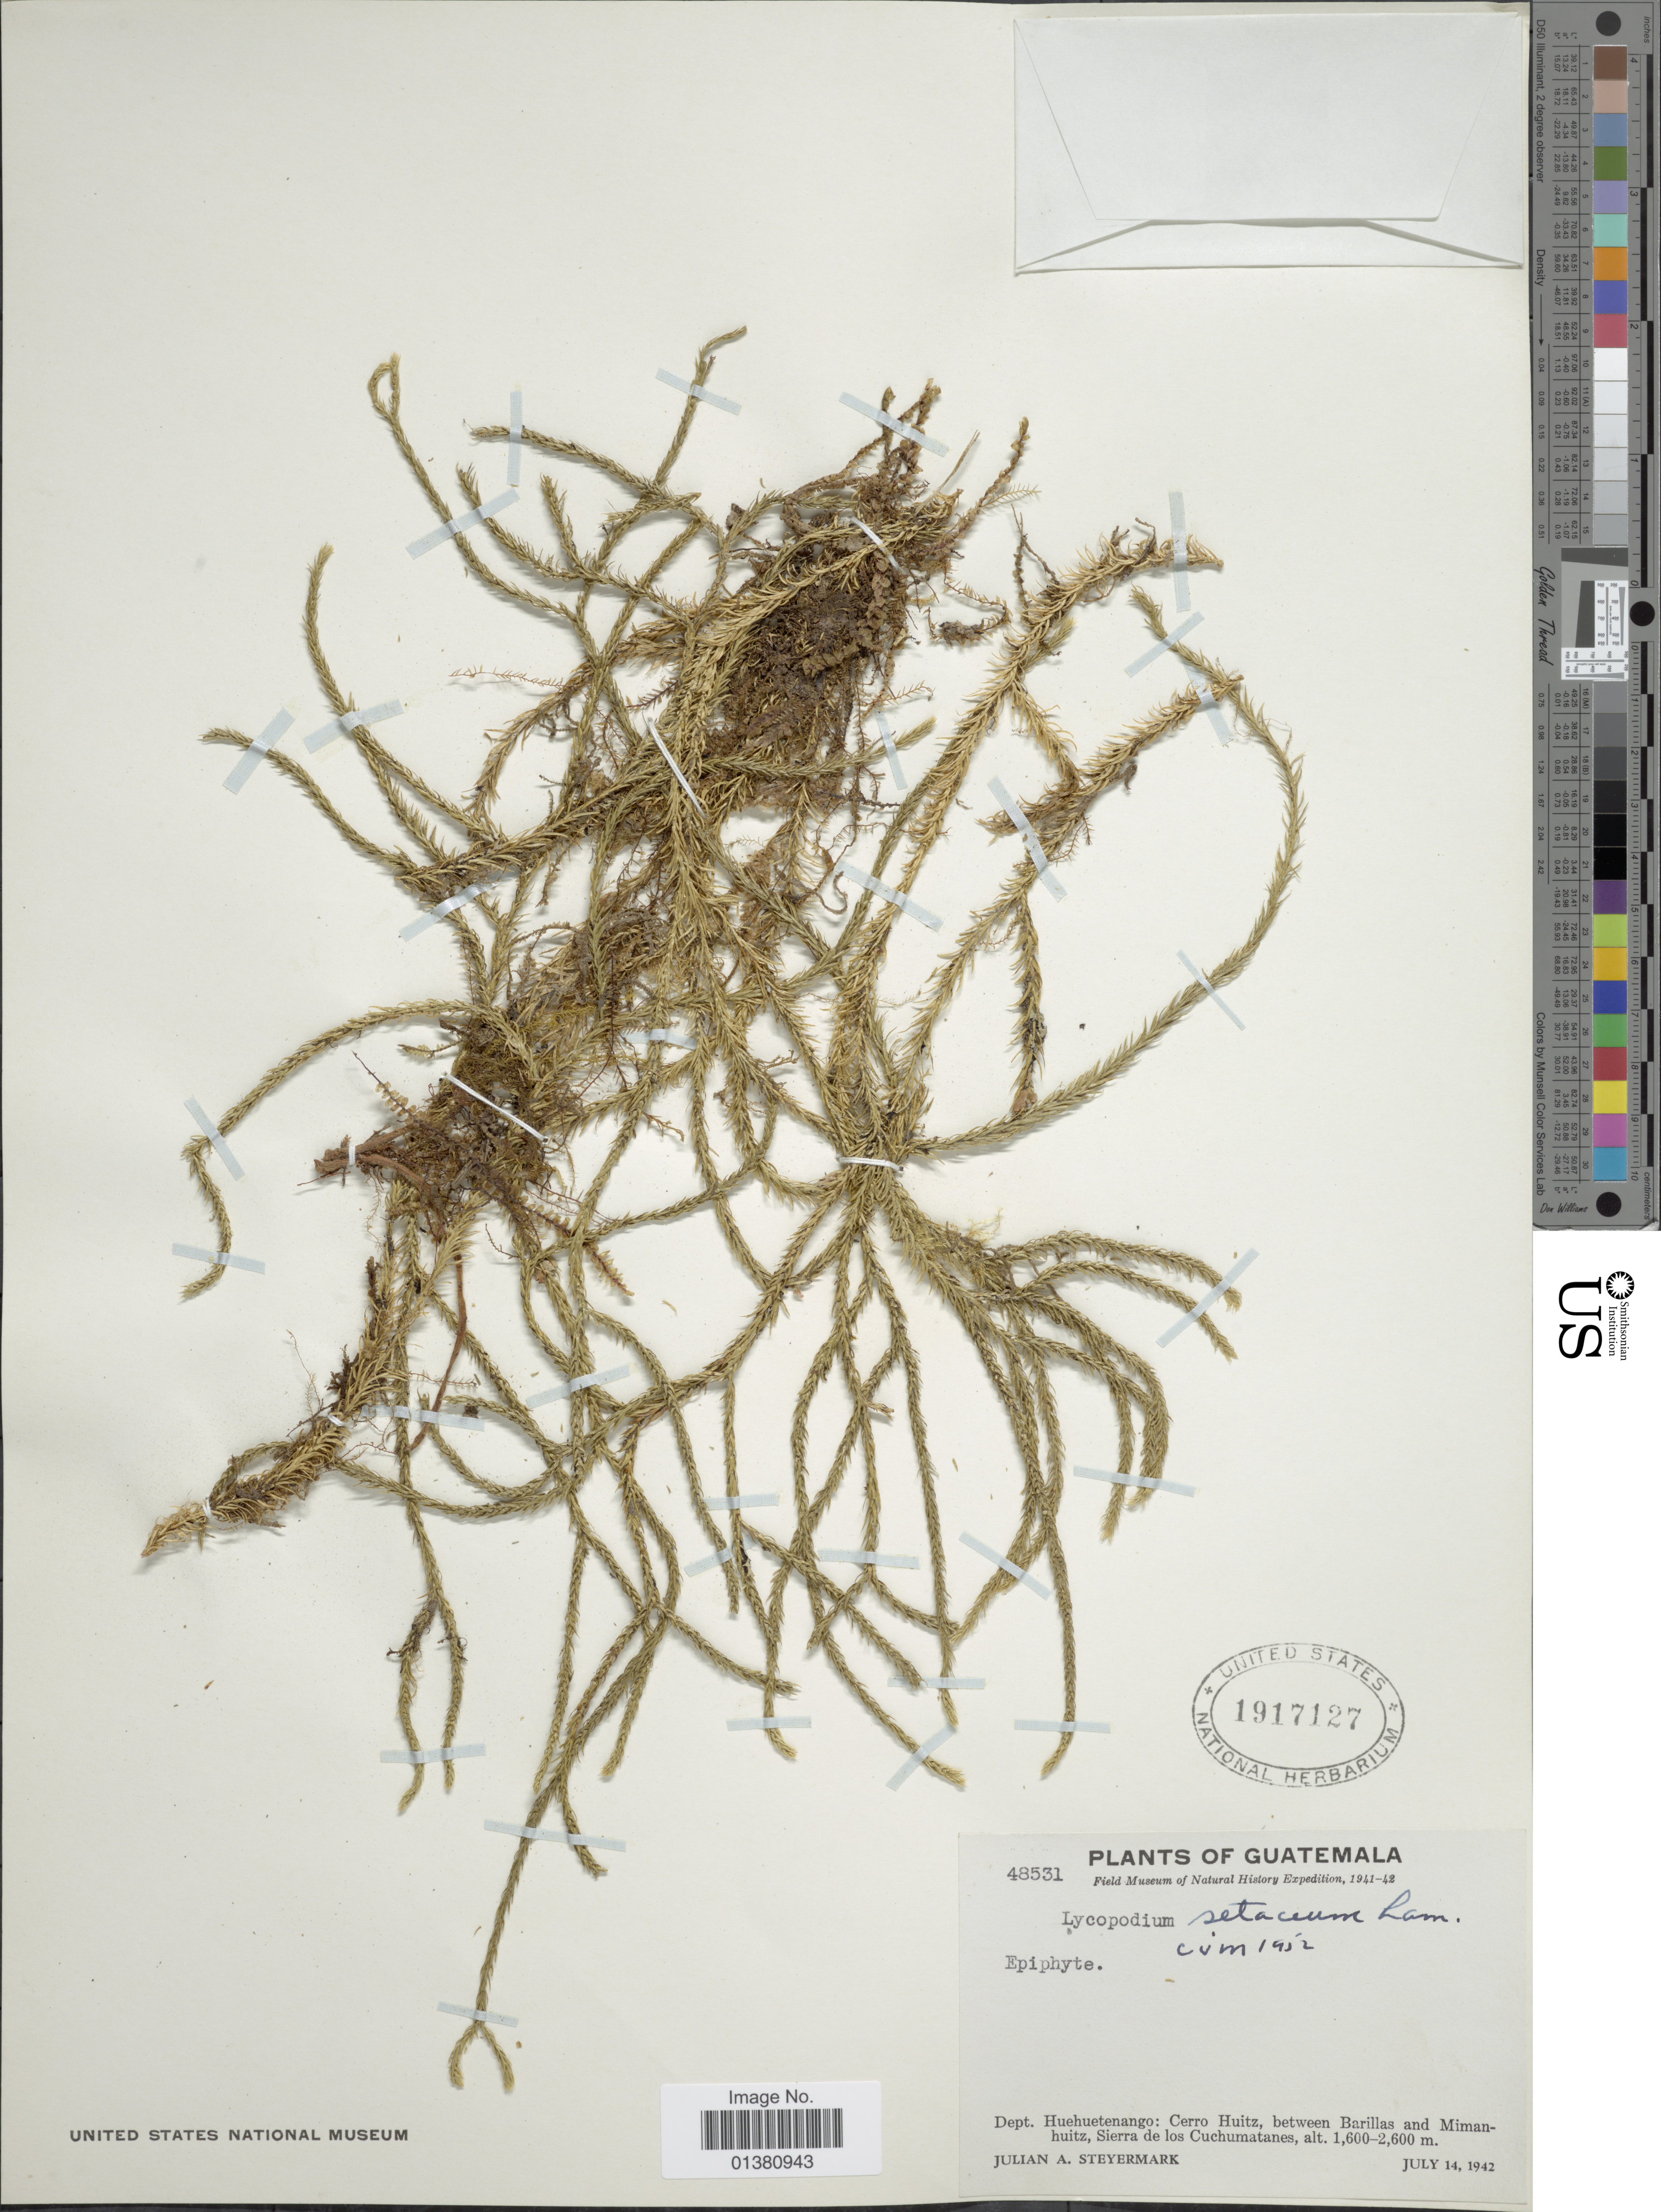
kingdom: Plantae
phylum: Tracheophyta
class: Lycopodiopsida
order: Lycopodiales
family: Lycopodiaceae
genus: Phlegmariurus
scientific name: Phlegmariurus pringlei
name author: (Underw. & F.E. Lloyd) B. Øllg.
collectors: J. Steyermark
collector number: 48531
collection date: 1942-07-14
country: Guatemala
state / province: Huehuetenango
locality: Dept. Huehuetenango: cerro Huitz, between Barillas and Mimanhuitz, Sierra de los Cuchumatanes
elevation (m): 1600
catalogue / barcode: US 1917127